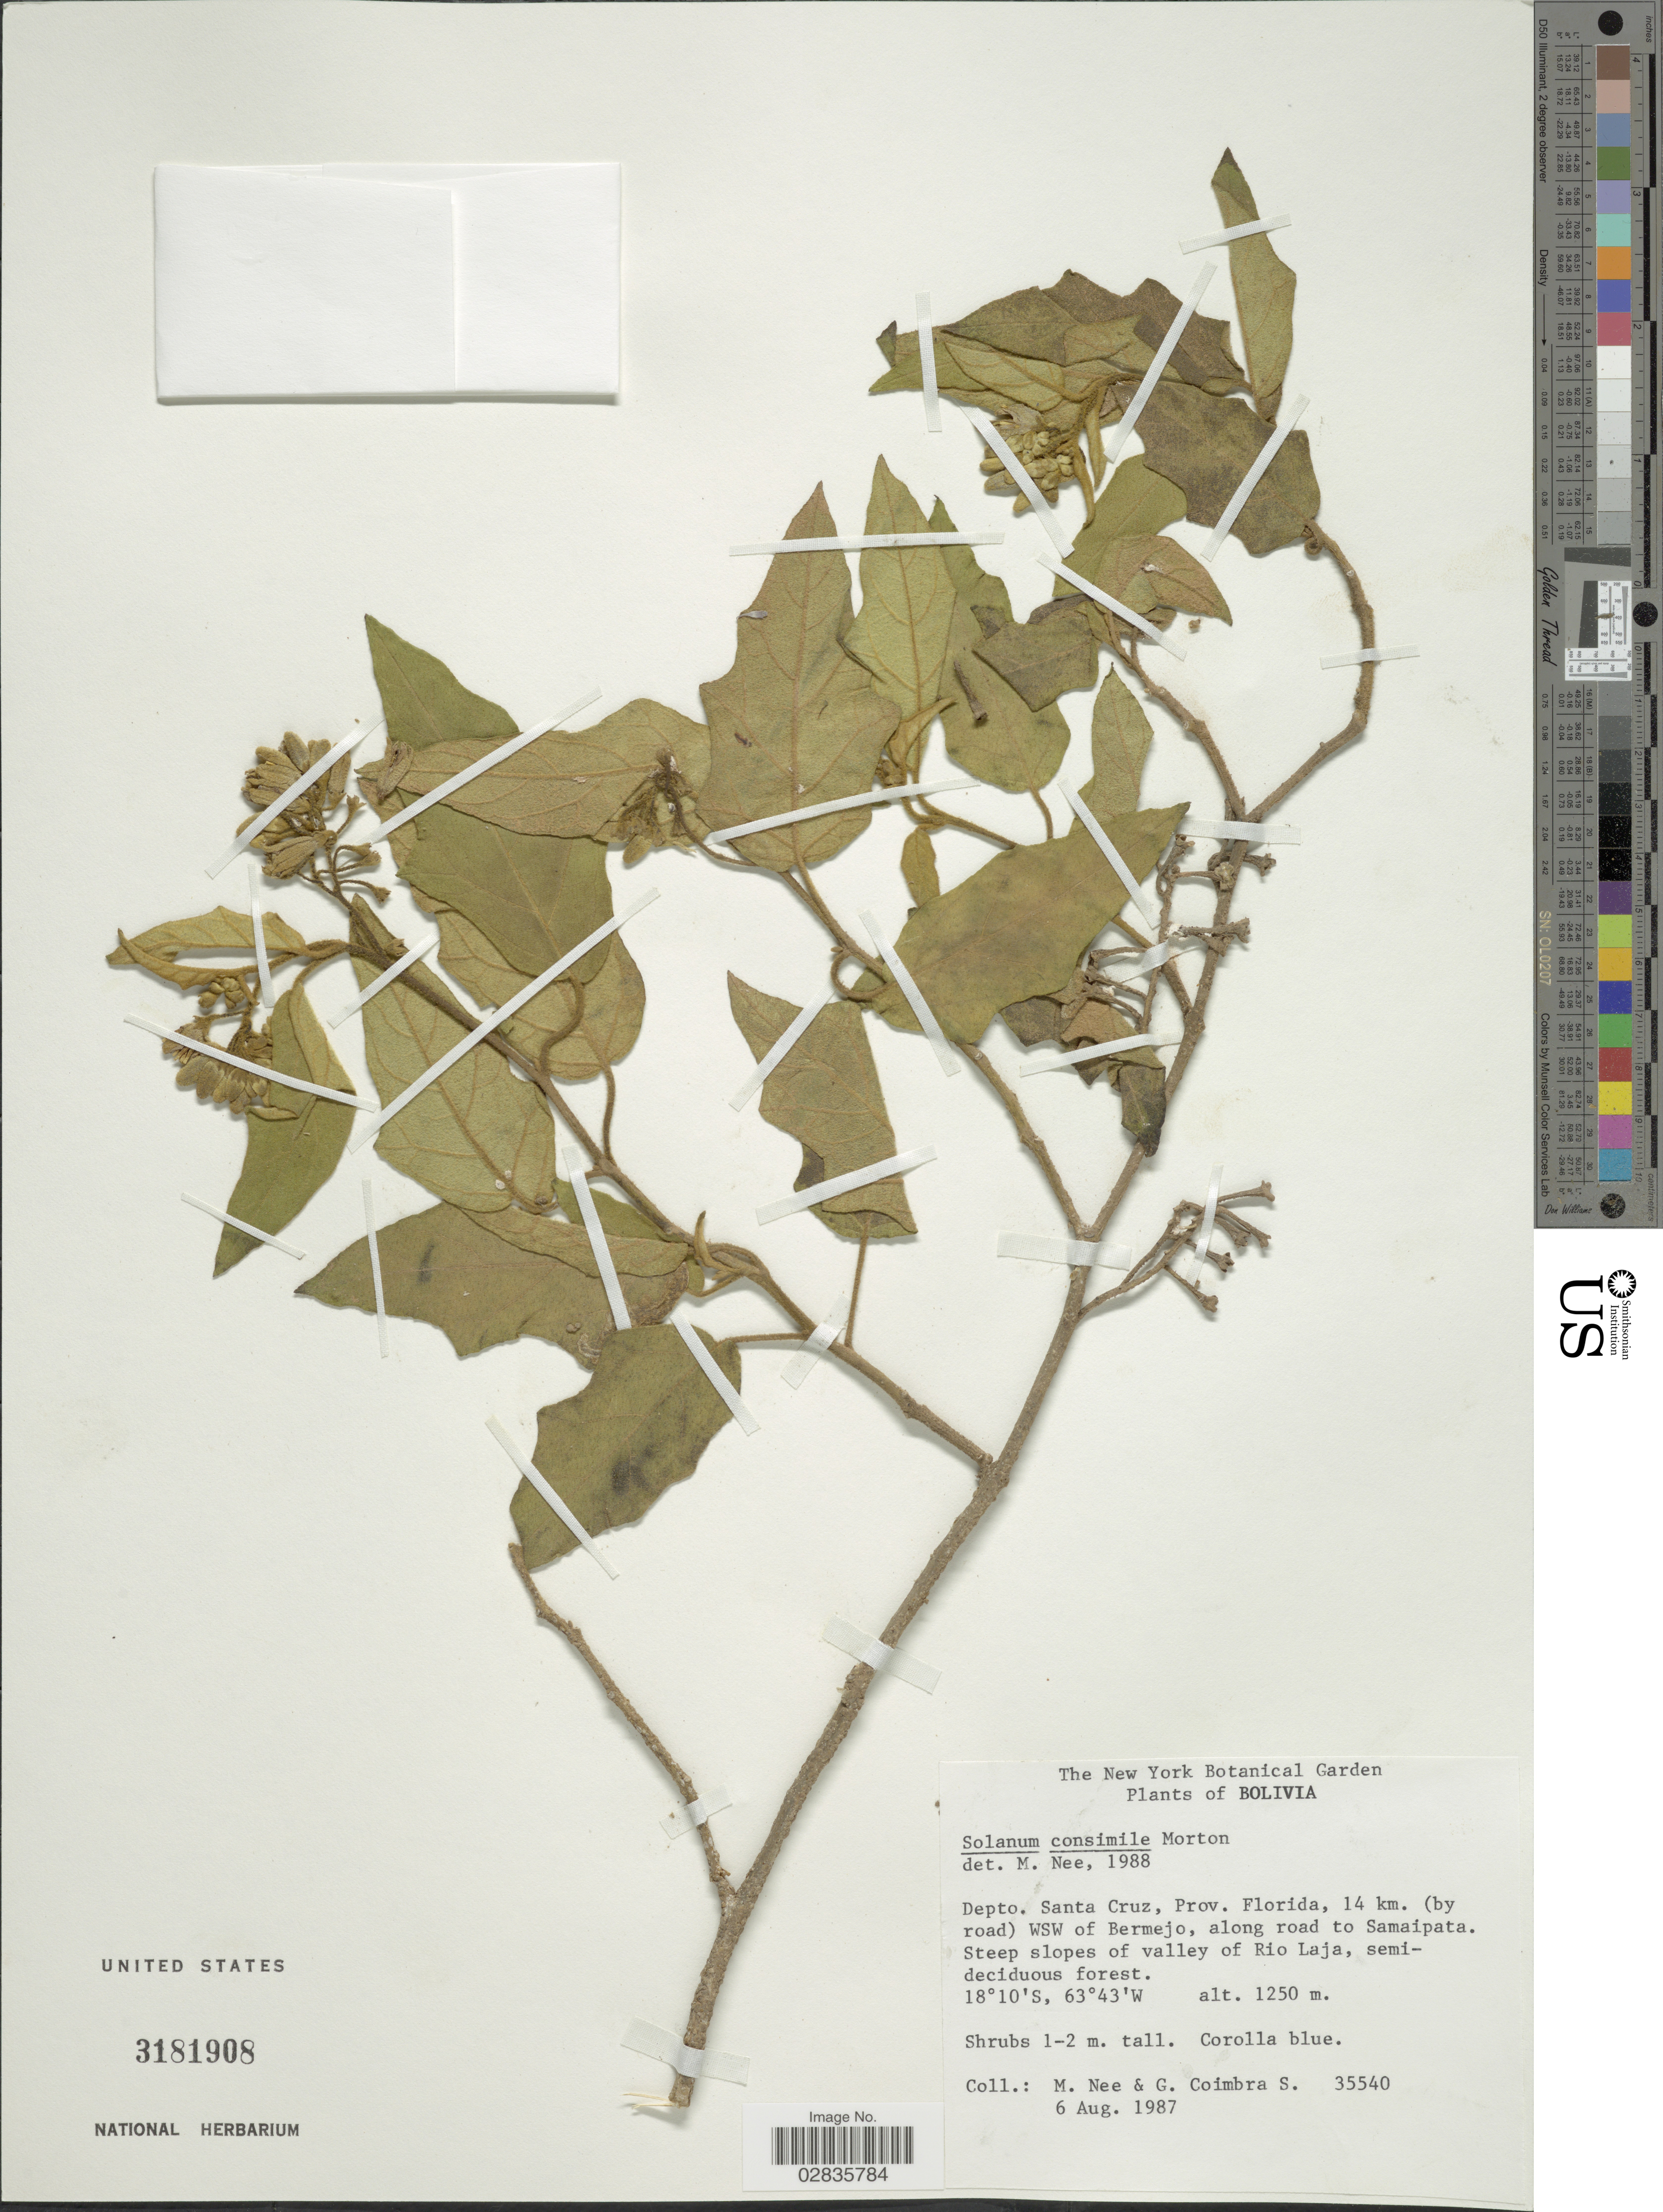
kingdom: Plantae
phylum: Tracheophyta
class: Magnoliopsida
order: Solanales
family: Solanaceae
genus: Solanum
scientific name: Solanum consimile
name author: C.V. Morton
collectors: M. Nee & G. Coimbra S.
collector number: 35540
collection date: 1987-08-06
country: Bolivia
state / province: Santa Cruz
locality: Depto. Santa Cruz, Prov. Florida, 14 km. (by road) WSW of Bermejo, along road to Samaipata, steep slopes of valley of Rio Laja.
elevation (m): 1250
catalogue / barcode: US 3181908